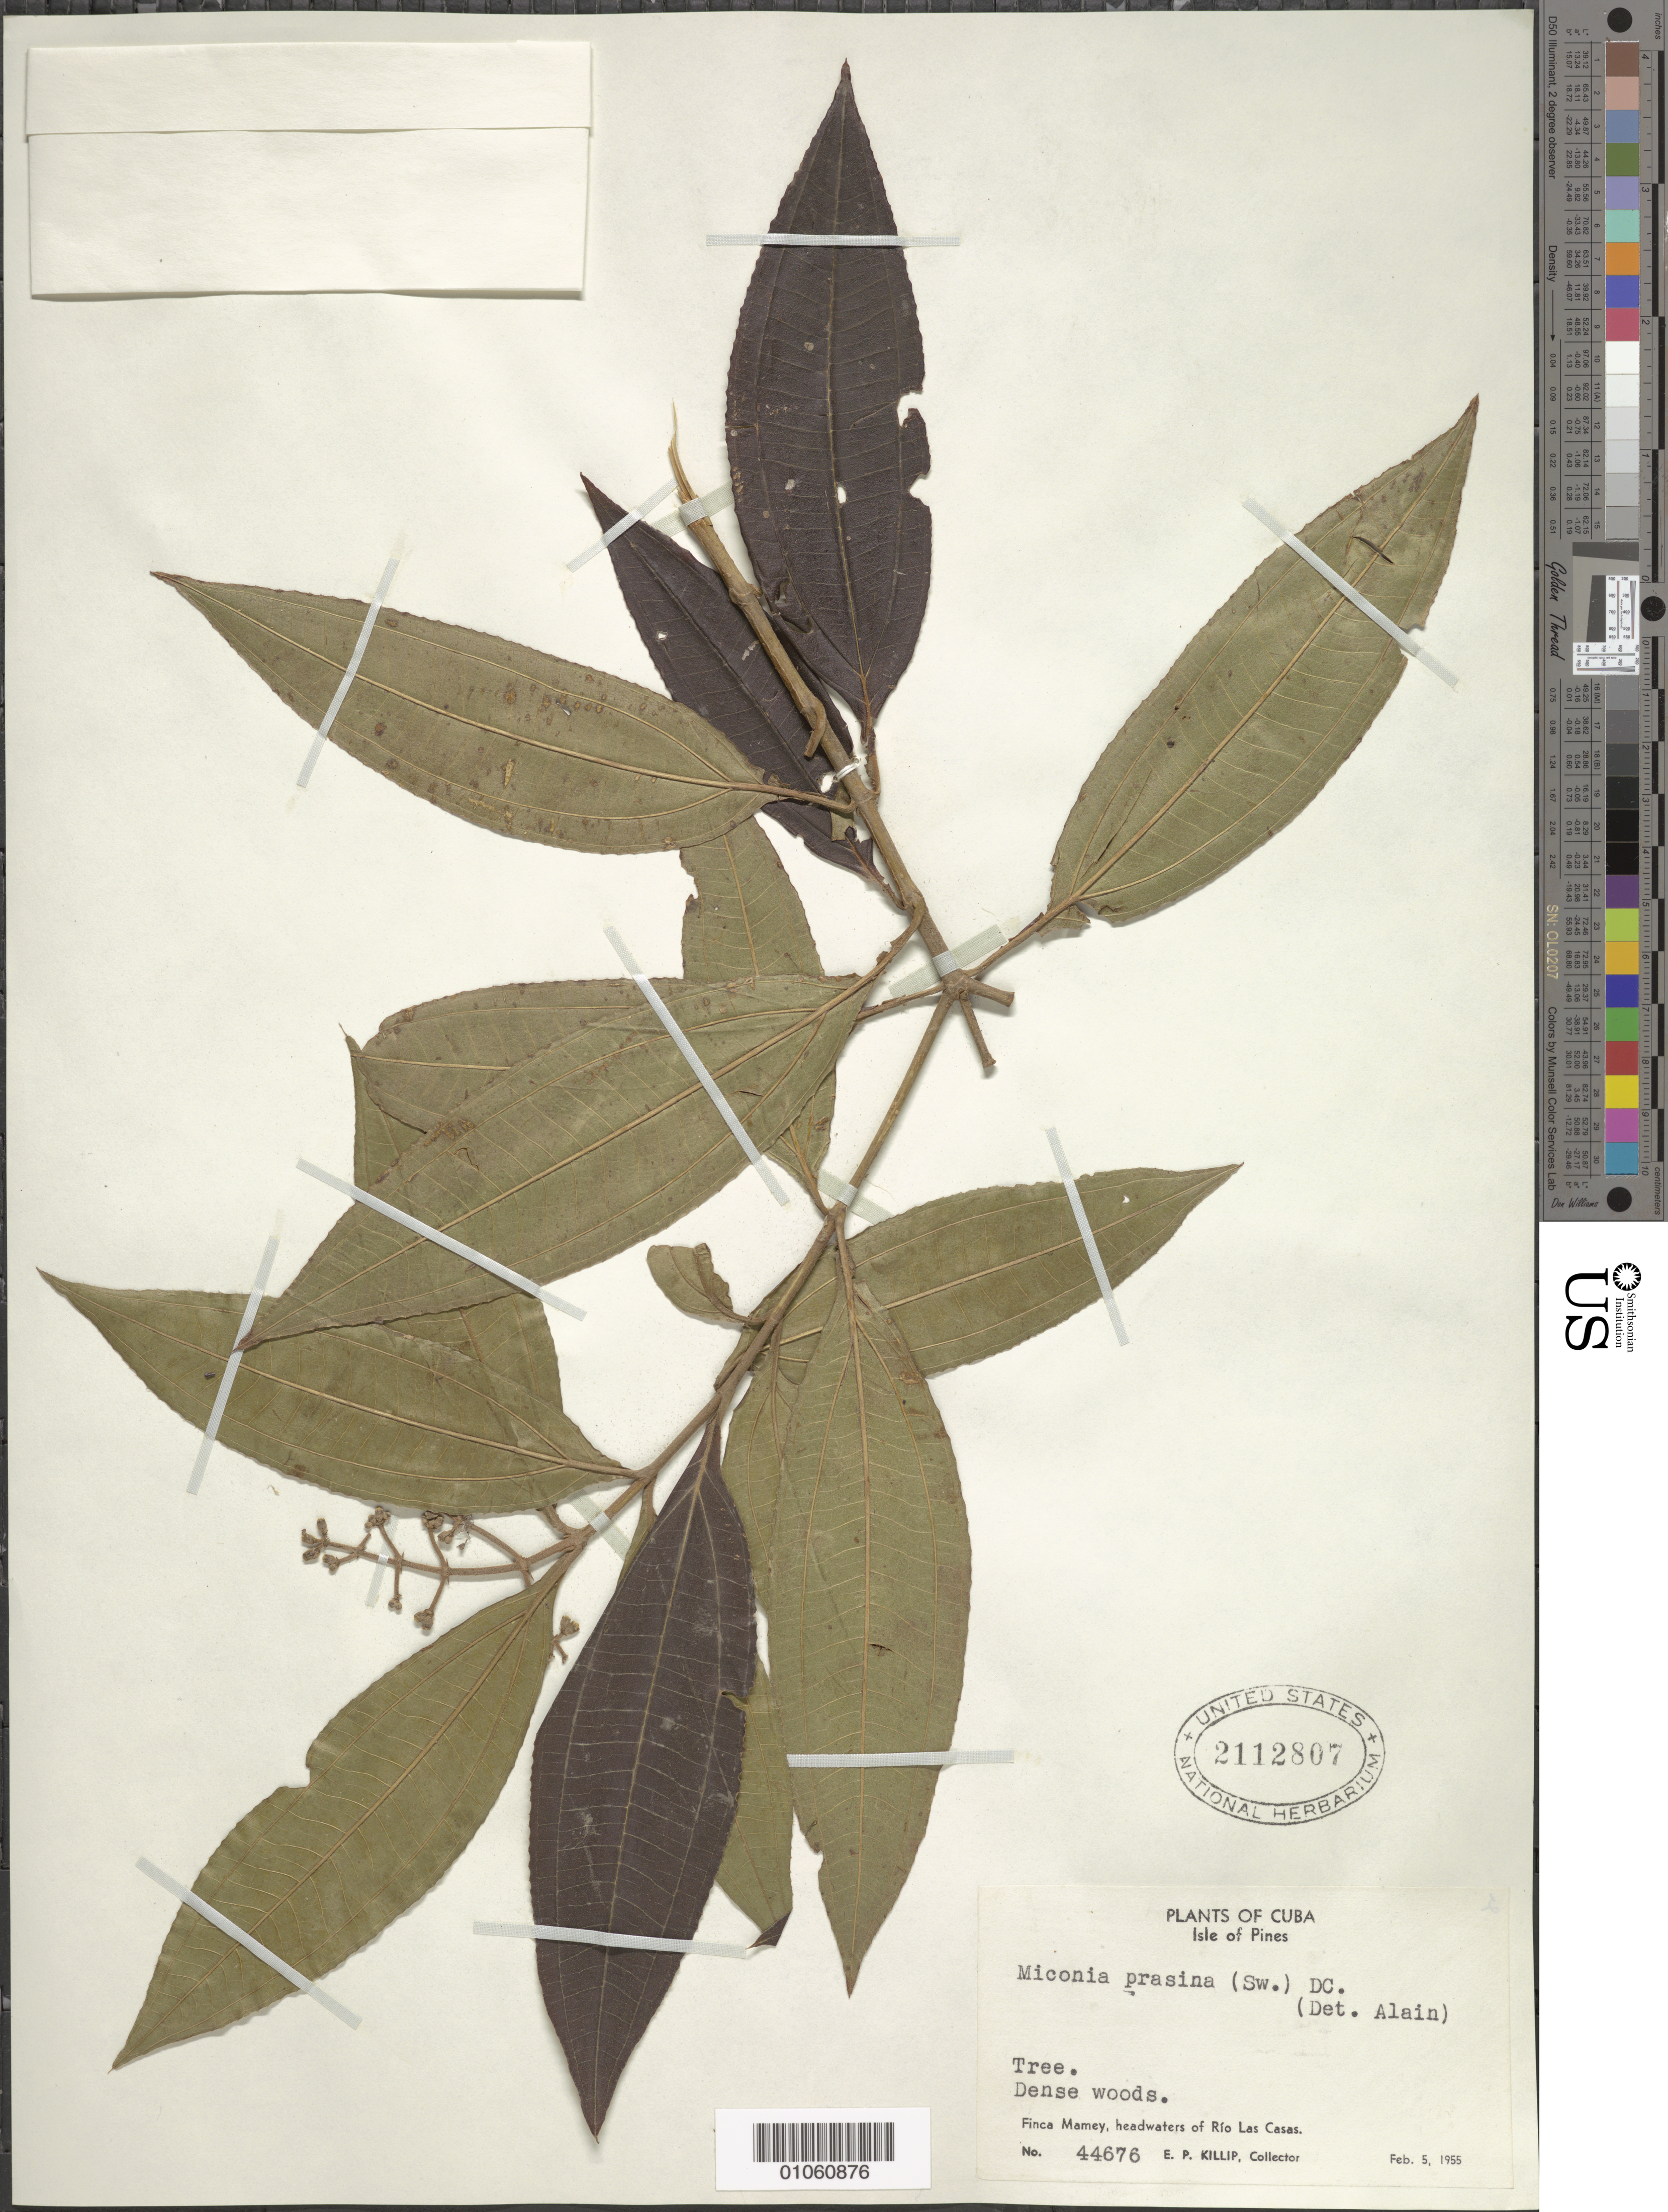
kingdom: Plantae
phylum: Tracheophyta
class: Magnoliopsida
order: Myrtales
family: Melastomataceae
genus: Miconia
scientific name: Miconia prasina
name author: (Sw.) DC.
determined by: Liogier, Alain H.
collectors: E. P. Killip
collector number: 44676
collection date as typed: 05 Feb 1955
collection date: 1955-02-05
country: Cuba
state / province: Isla de La Juventud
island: Isla de la Juventud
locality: Isle of Pines, Finca Mamey, headwaters of Río Las Casas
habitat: Dense woods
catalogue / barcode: US 2112807